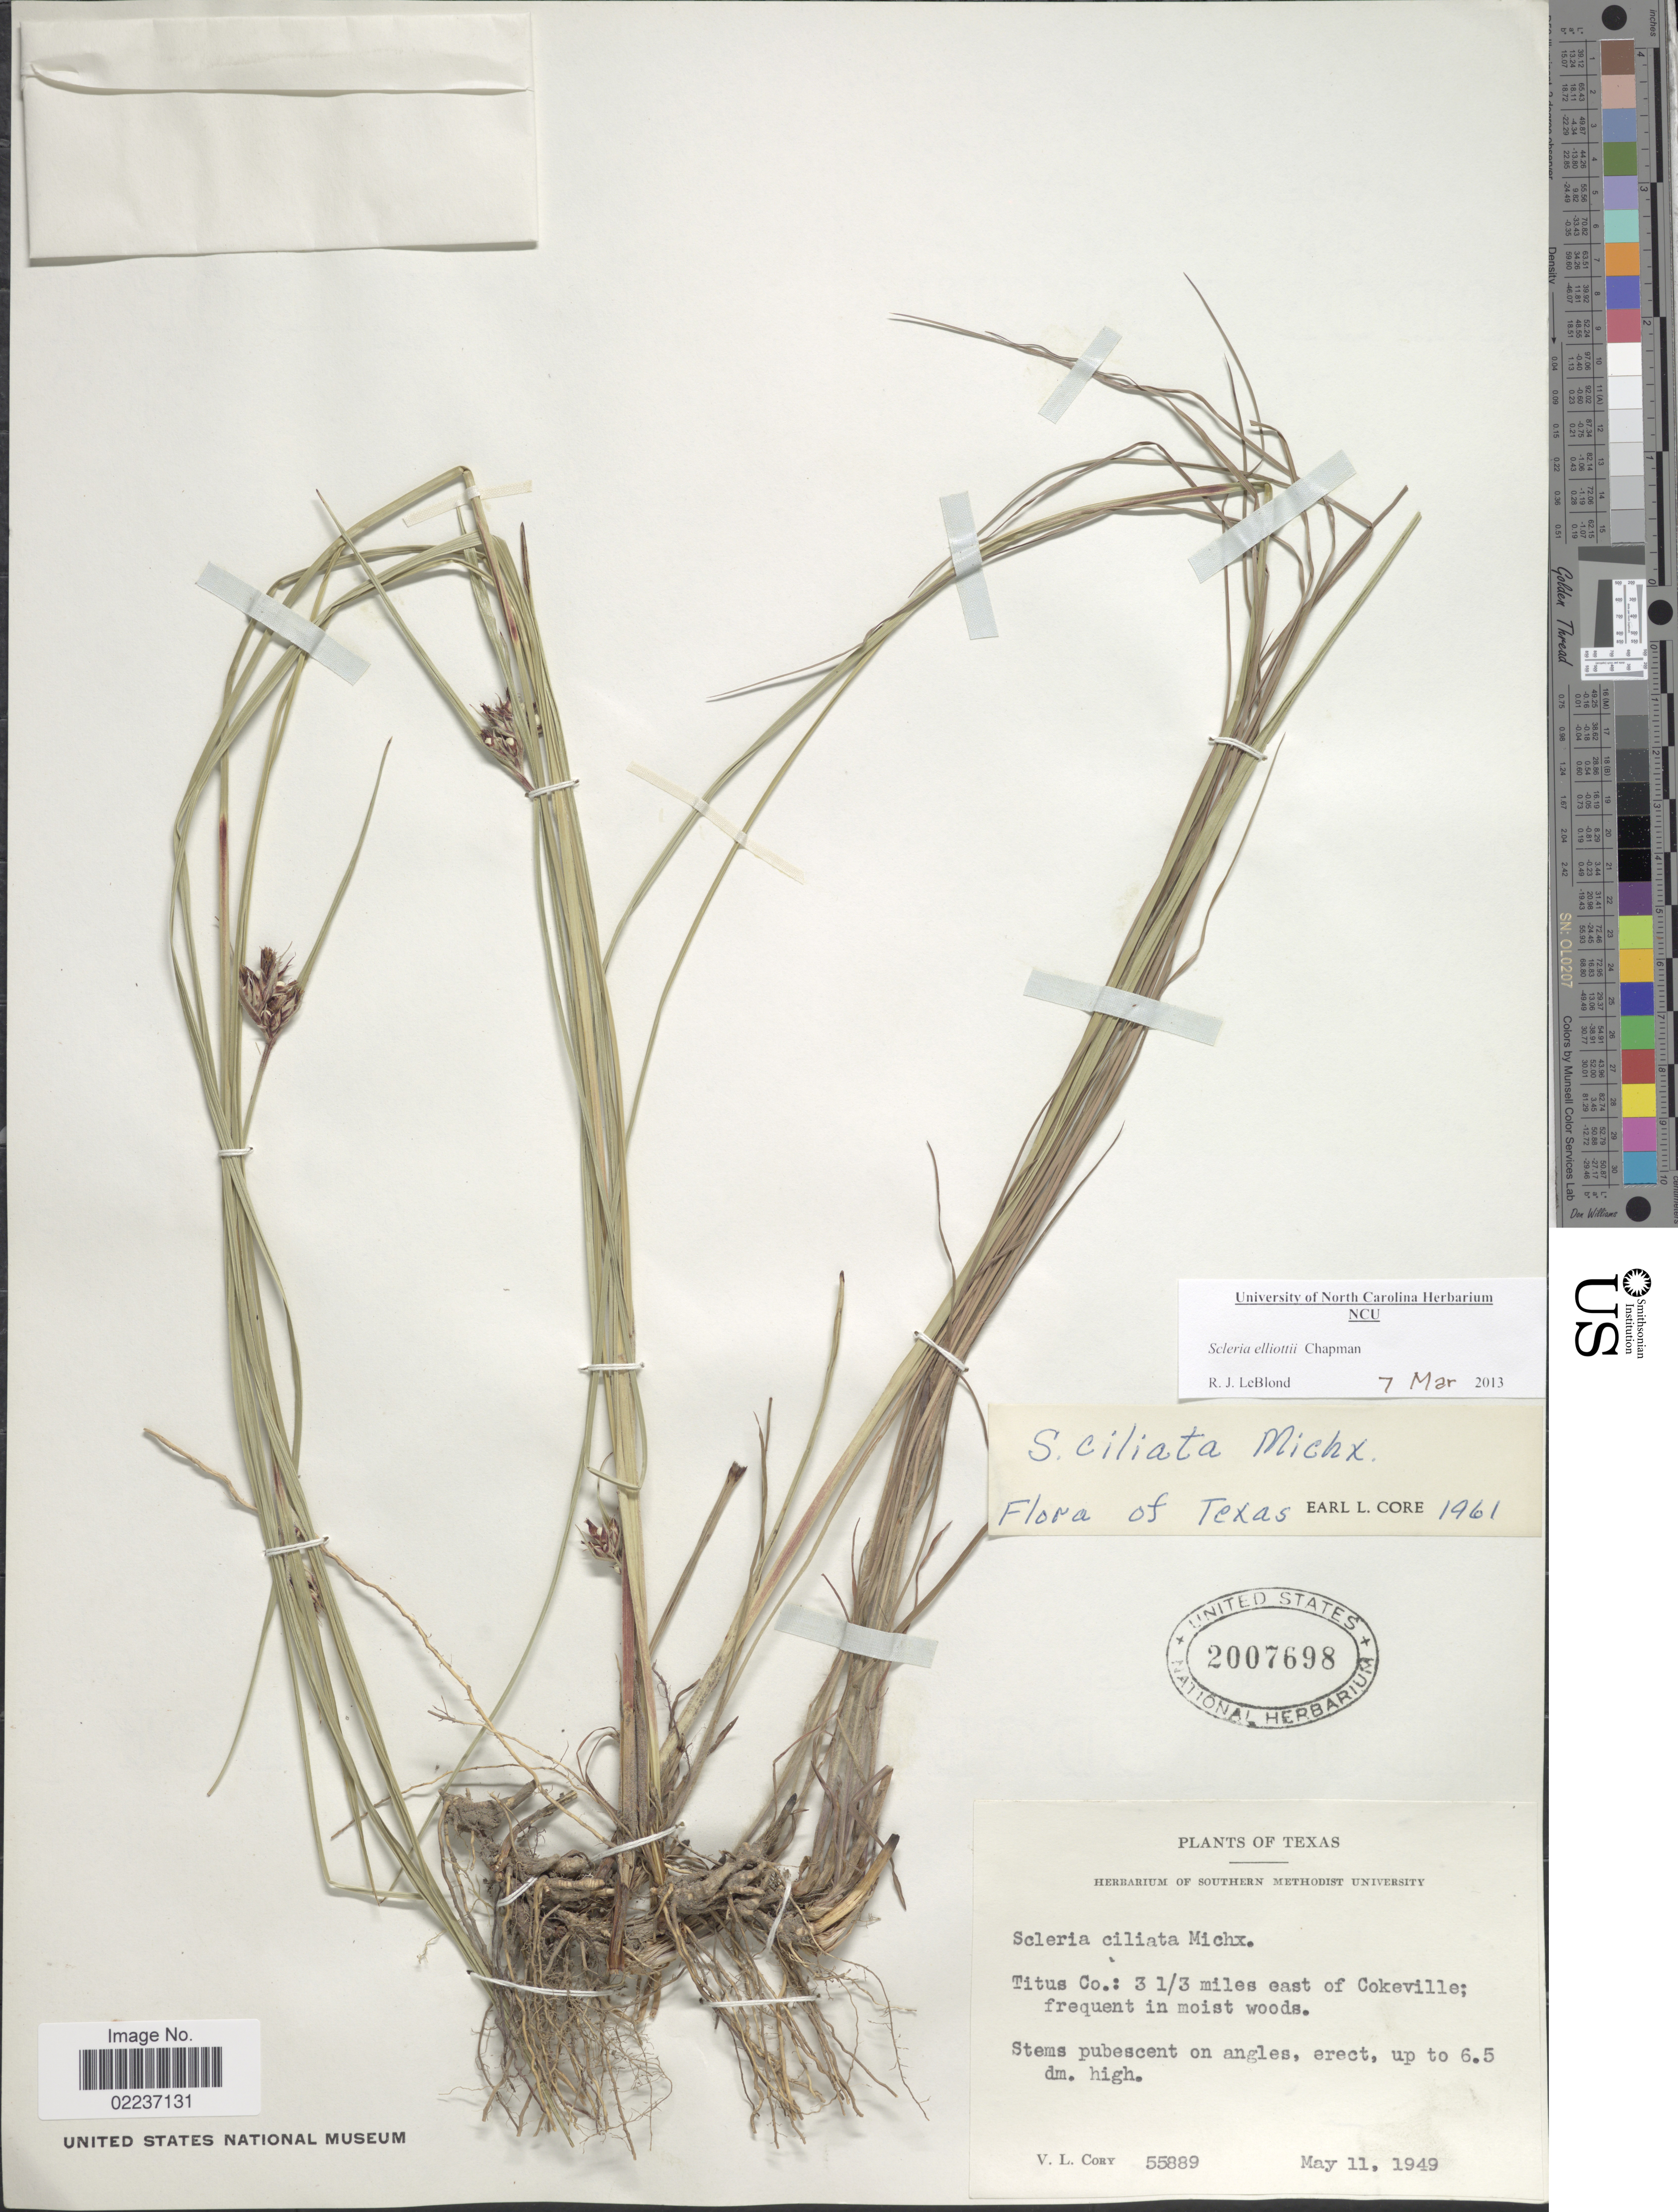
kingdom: Plantae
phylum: Tracheophyta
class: Liliopsida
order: Poales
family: Cyperaceae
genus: Scleria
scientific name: Scleria ciliata var. elliottii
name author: (Chapm.) Fernald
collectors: V. Cory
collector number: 55889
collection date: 1949-05-11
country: United States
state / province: Texas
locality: Titus Co.: 3 1/3 miles east of Cokeville; frequent in moist woods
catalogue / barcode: US 2007698